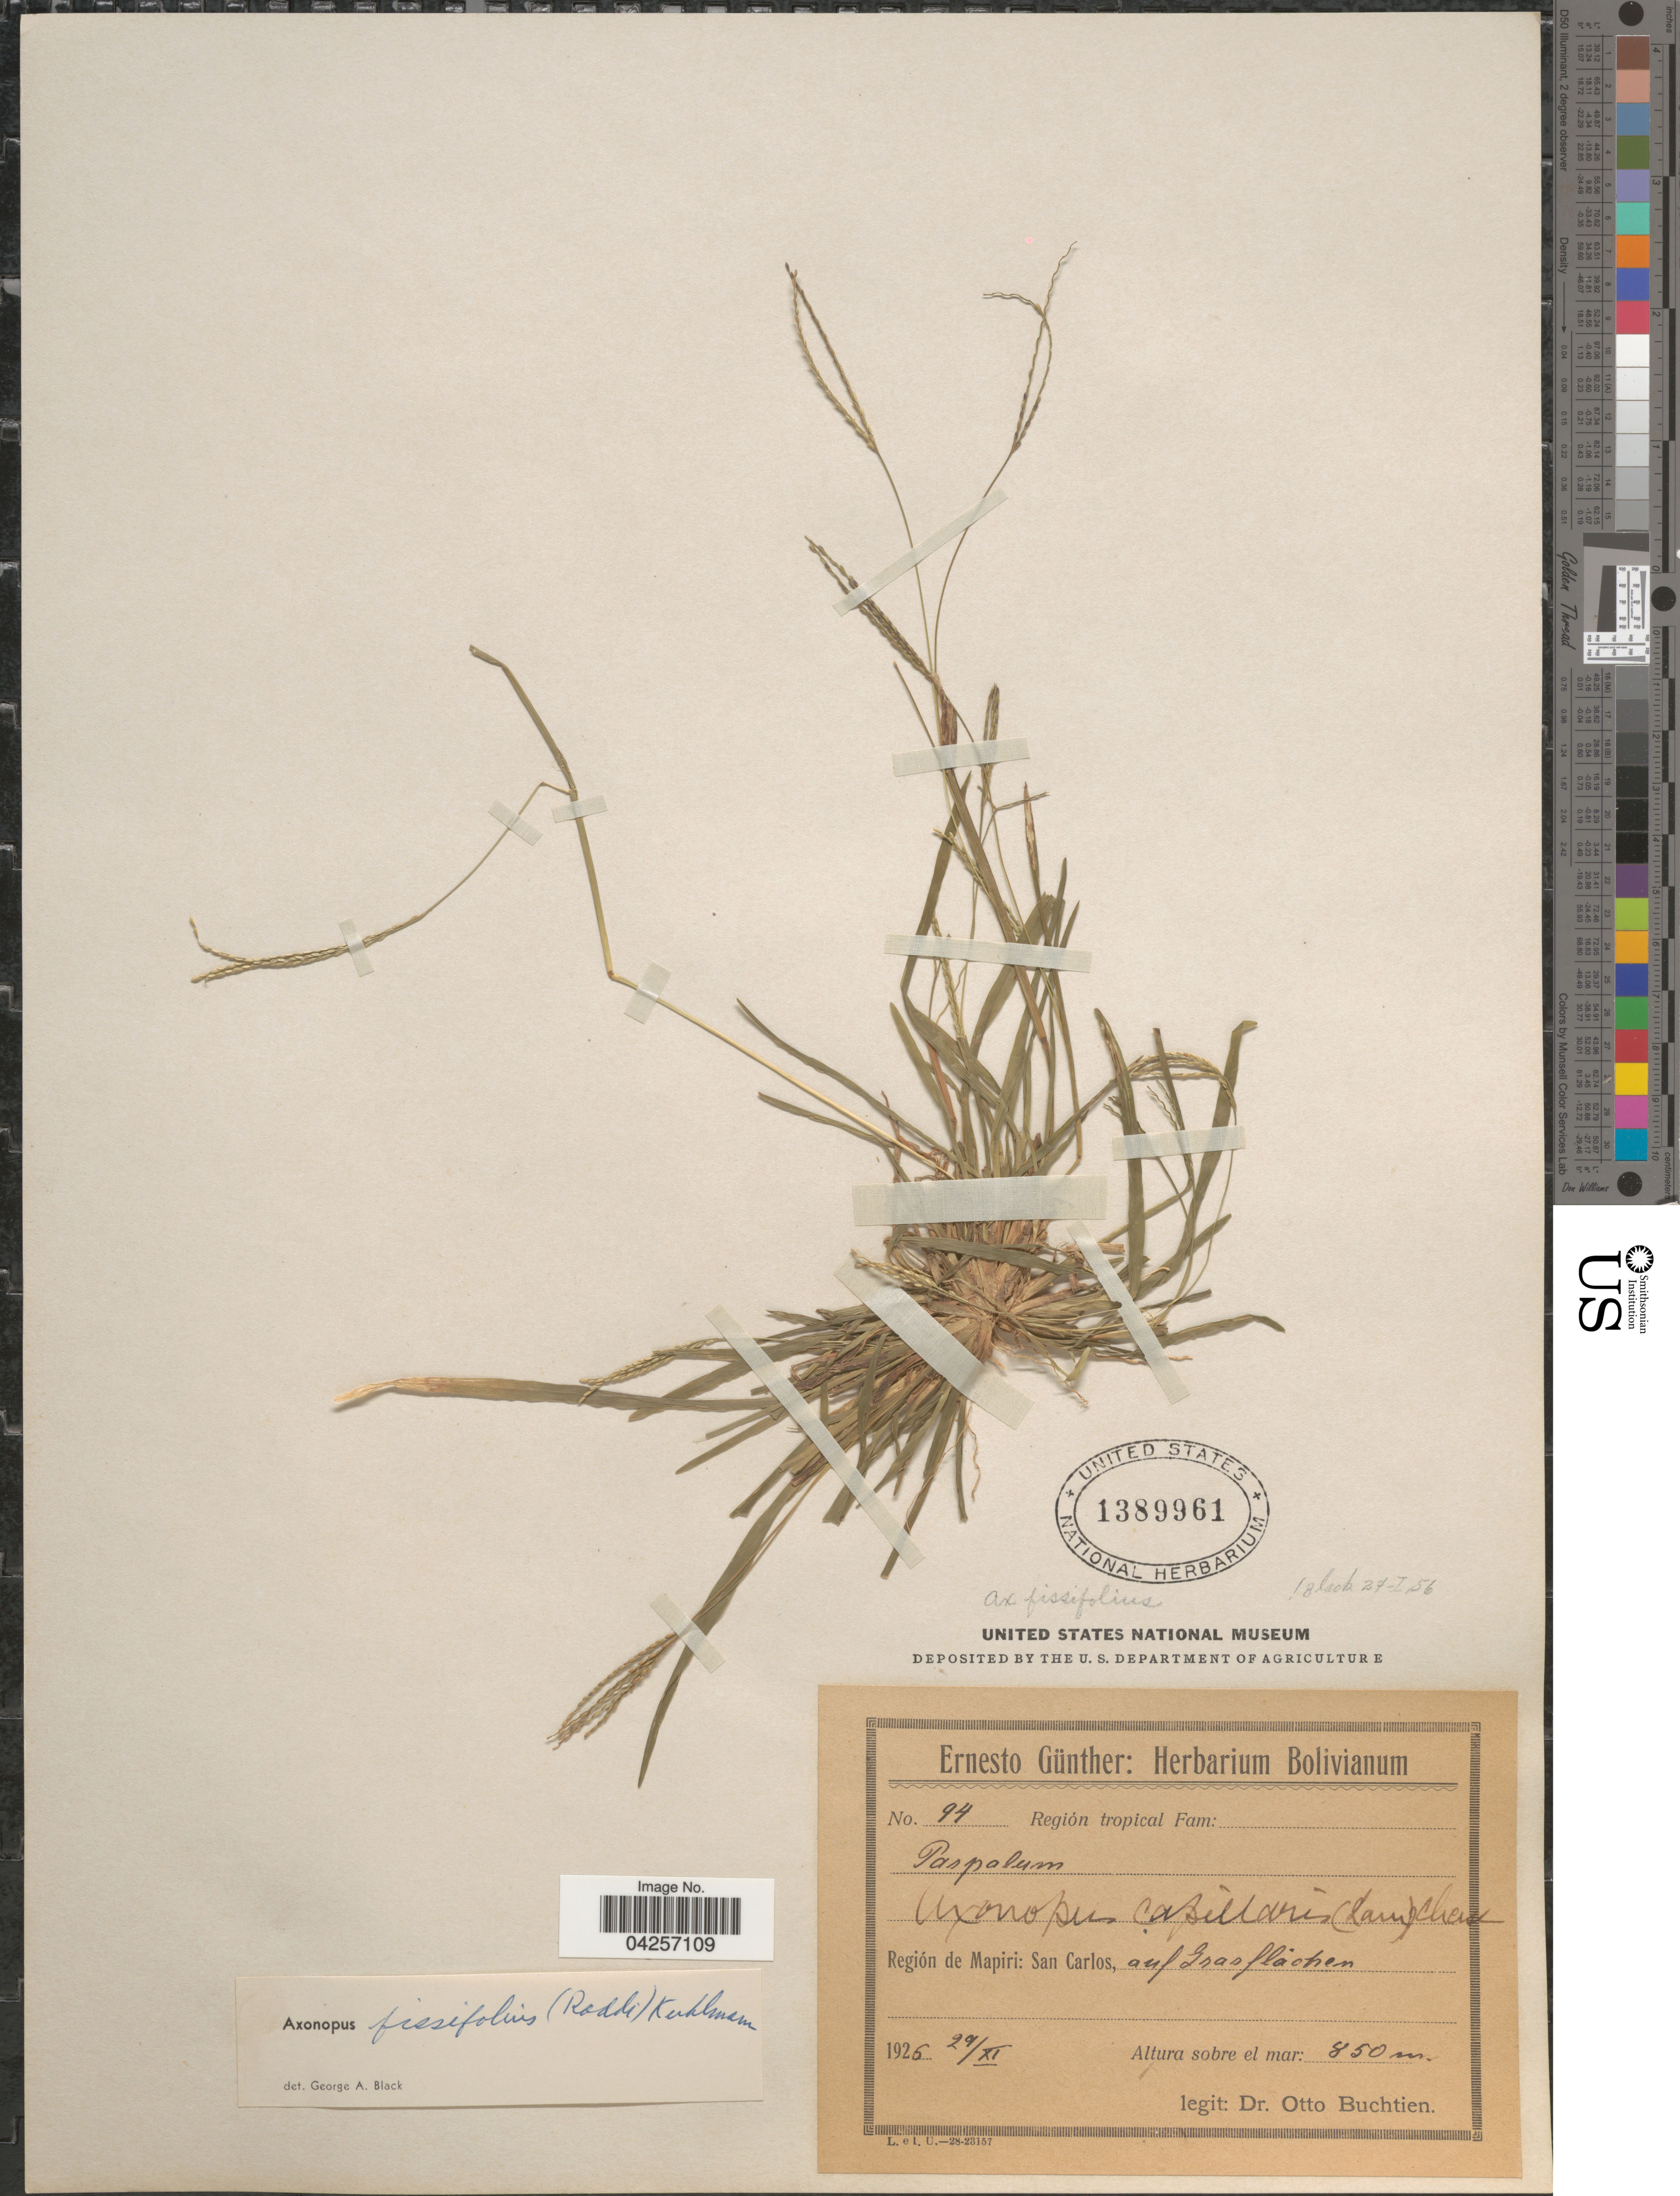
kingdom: Plantae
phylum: Tracheophyta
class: Liliopsida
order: Poales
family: Poaceae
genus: Axonopus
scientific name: Axonopus fissifolius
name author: (Raddi) Kuhlm.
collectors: O. Buchtien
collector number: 94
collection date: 1926-11-29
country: Bolivia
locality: Región tropical. Región de Mapiri: San Carlos, auf Grasflachen.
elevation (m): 850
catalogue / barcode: US 1389961